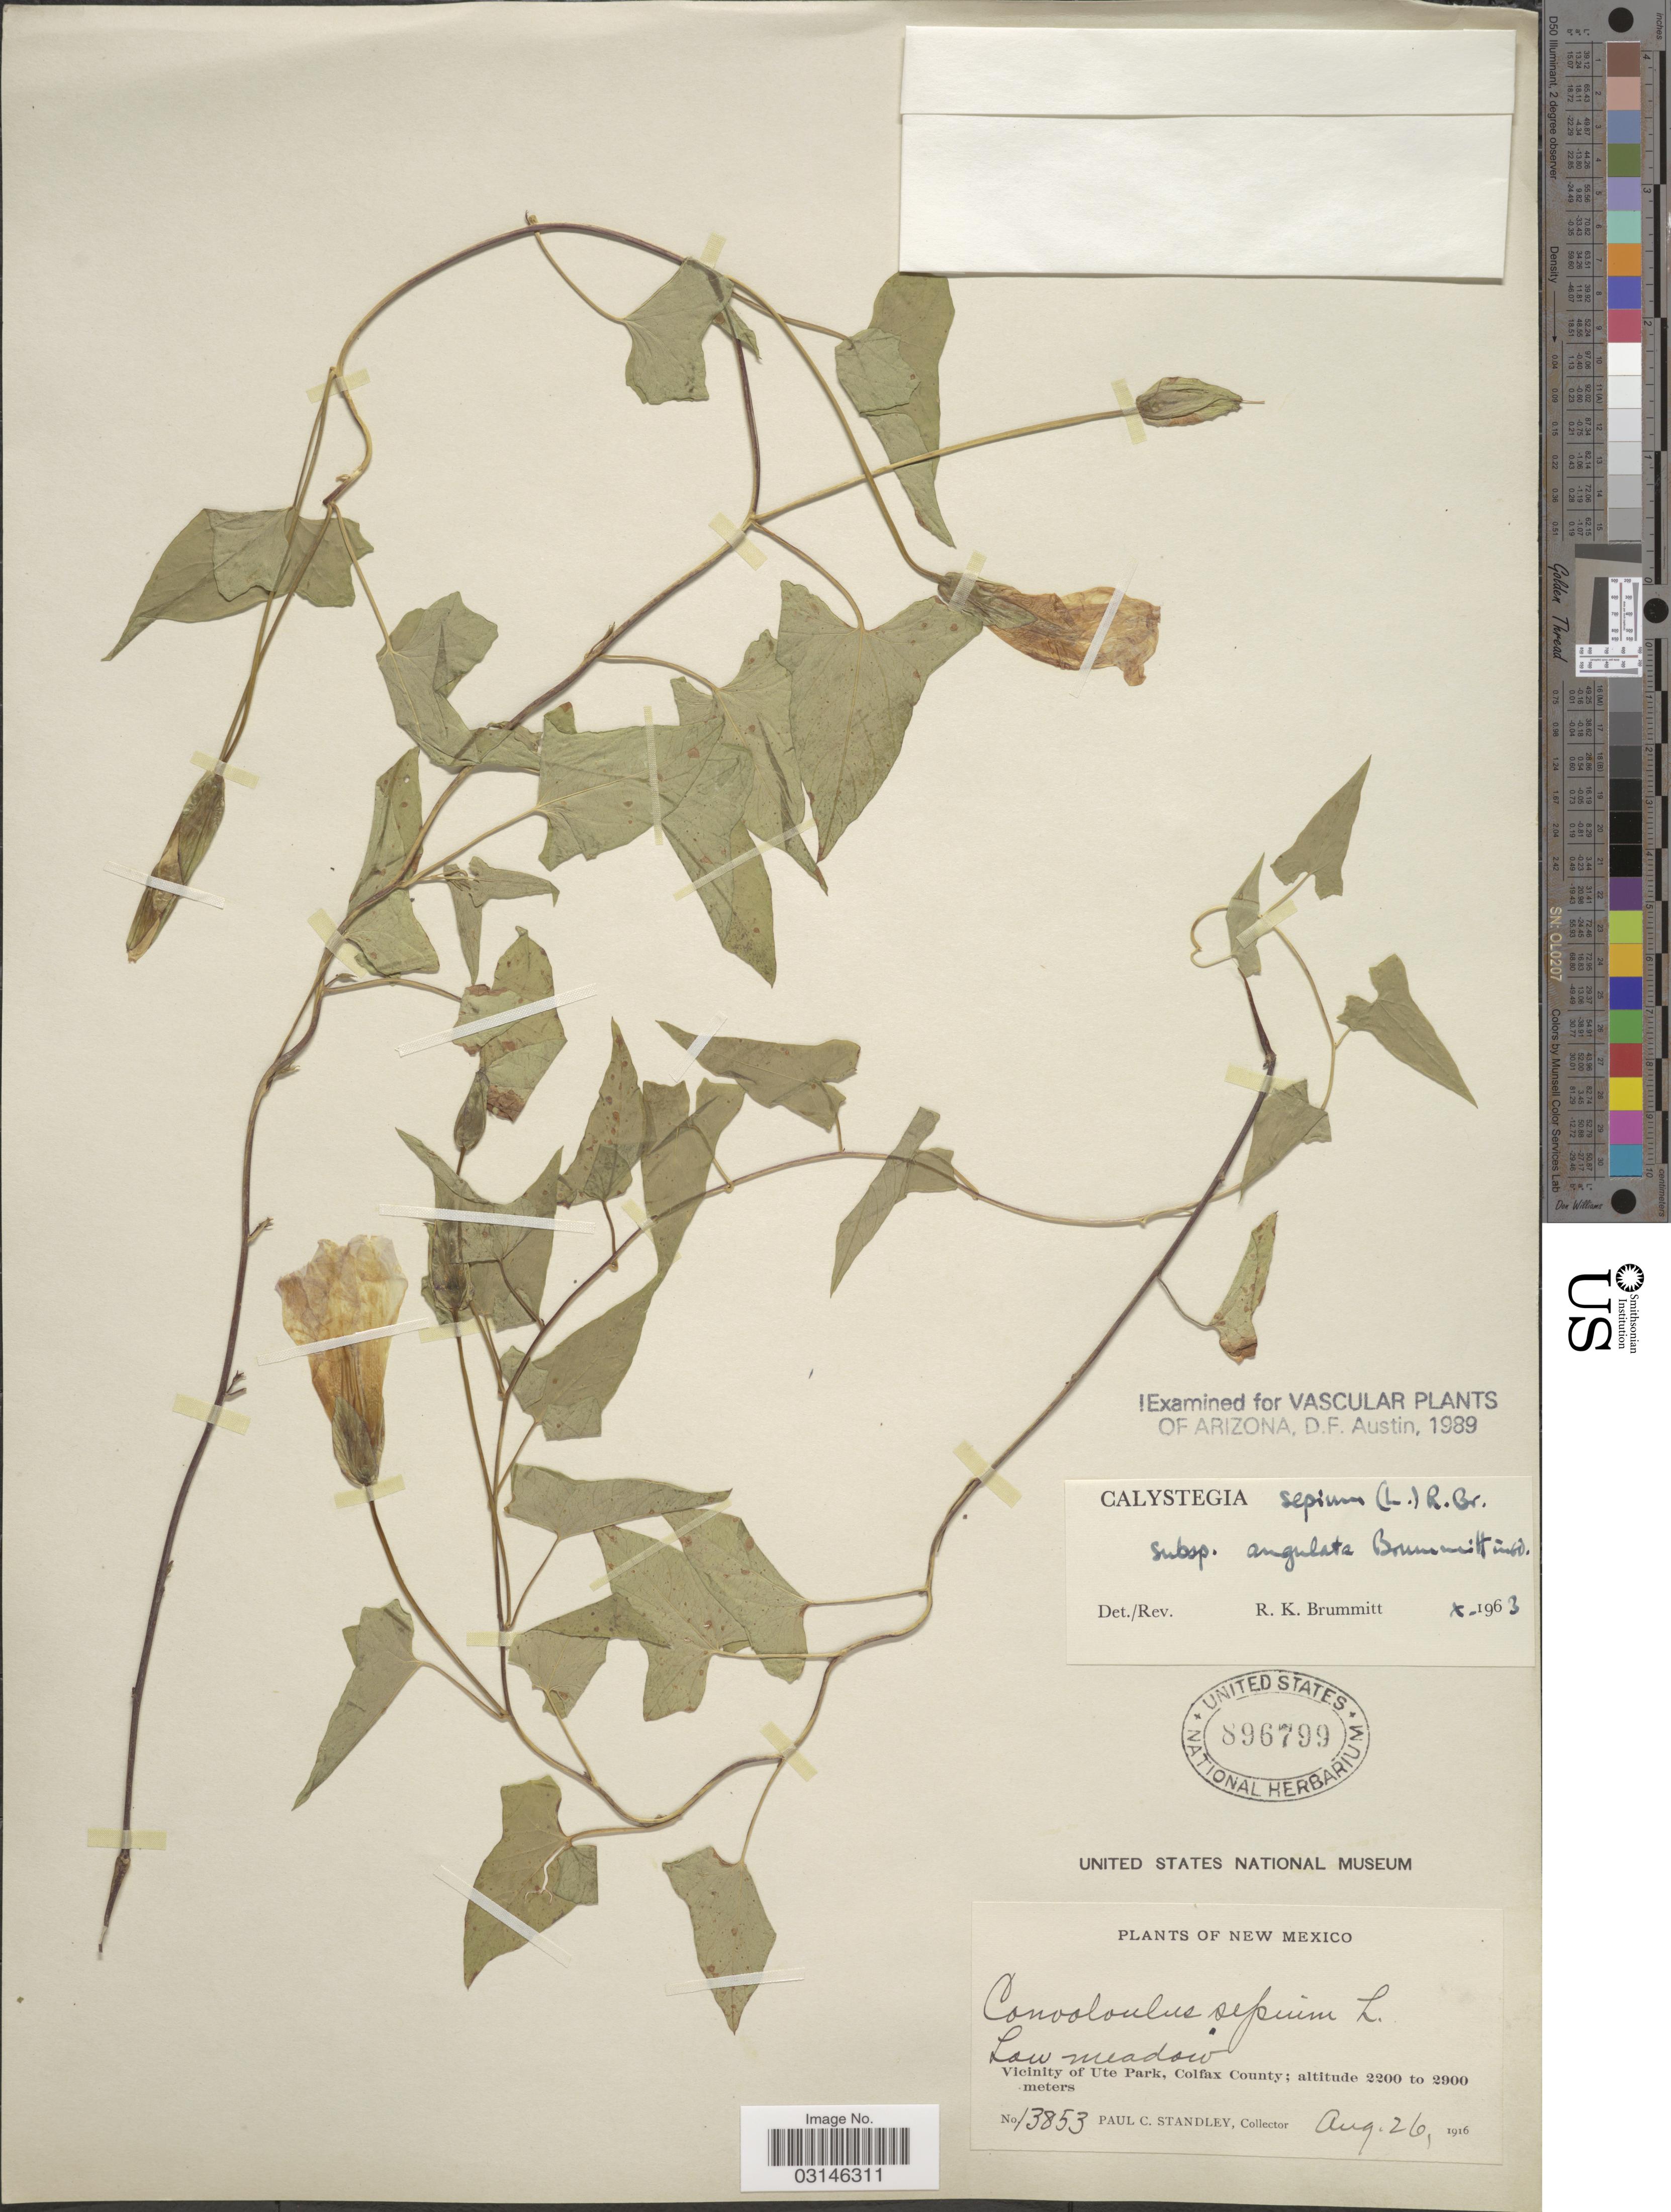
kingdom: Plantae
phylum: Tracheophyta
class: Magnoliopsida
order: Solanales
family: Convolvulaceae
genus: Calystegia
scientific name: Calystegia sepium subsp. angulata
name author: Brummitt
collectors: P. C. Standley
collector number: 13853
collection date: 1916-08-26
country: United States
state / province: New Mexico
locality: Vicinity of Ute Park, Colfax County.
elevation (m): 2200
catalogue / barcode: US 896799